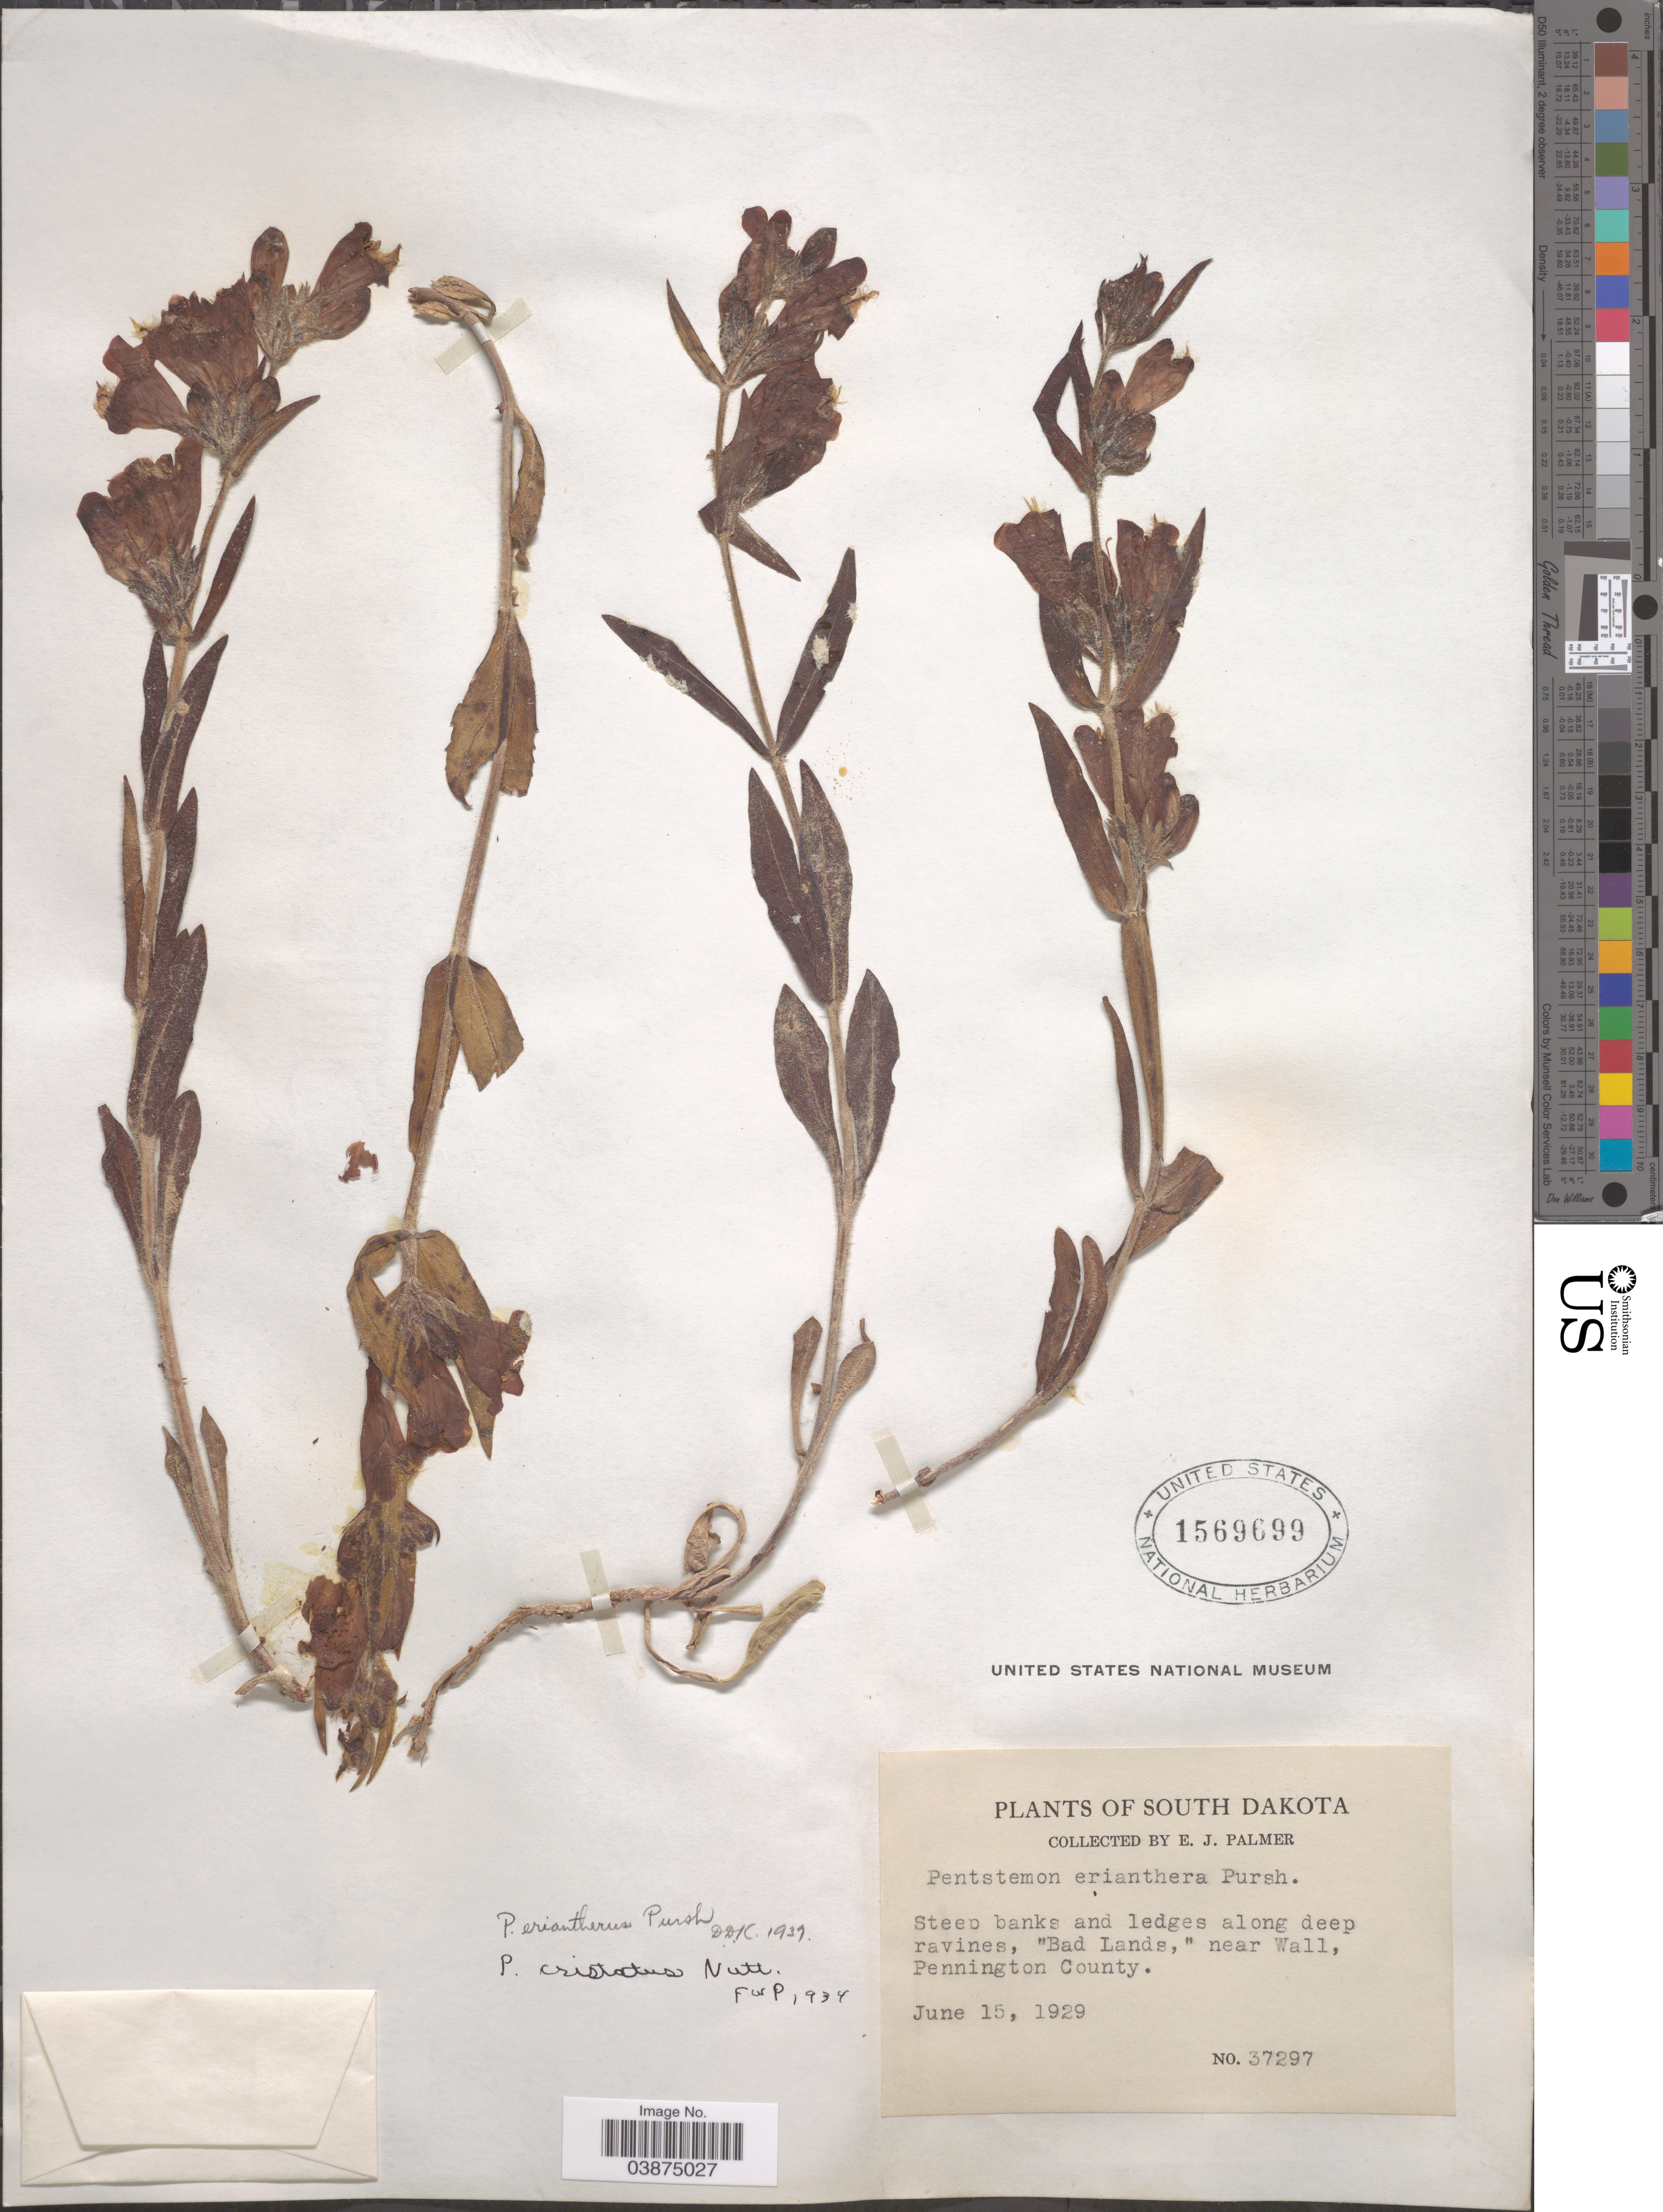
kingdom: Plantae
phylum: Tracheophyta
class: Magnoliopsida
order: Lamiales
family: Plantaginaceae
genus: Penstemon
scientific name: Penstemon eriantherus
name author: Pursh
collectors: E. J. Palmer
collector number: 37297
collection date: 1929-06-15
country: United States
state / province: South Dakota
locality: Bad Lands,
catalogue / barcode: US 1569699